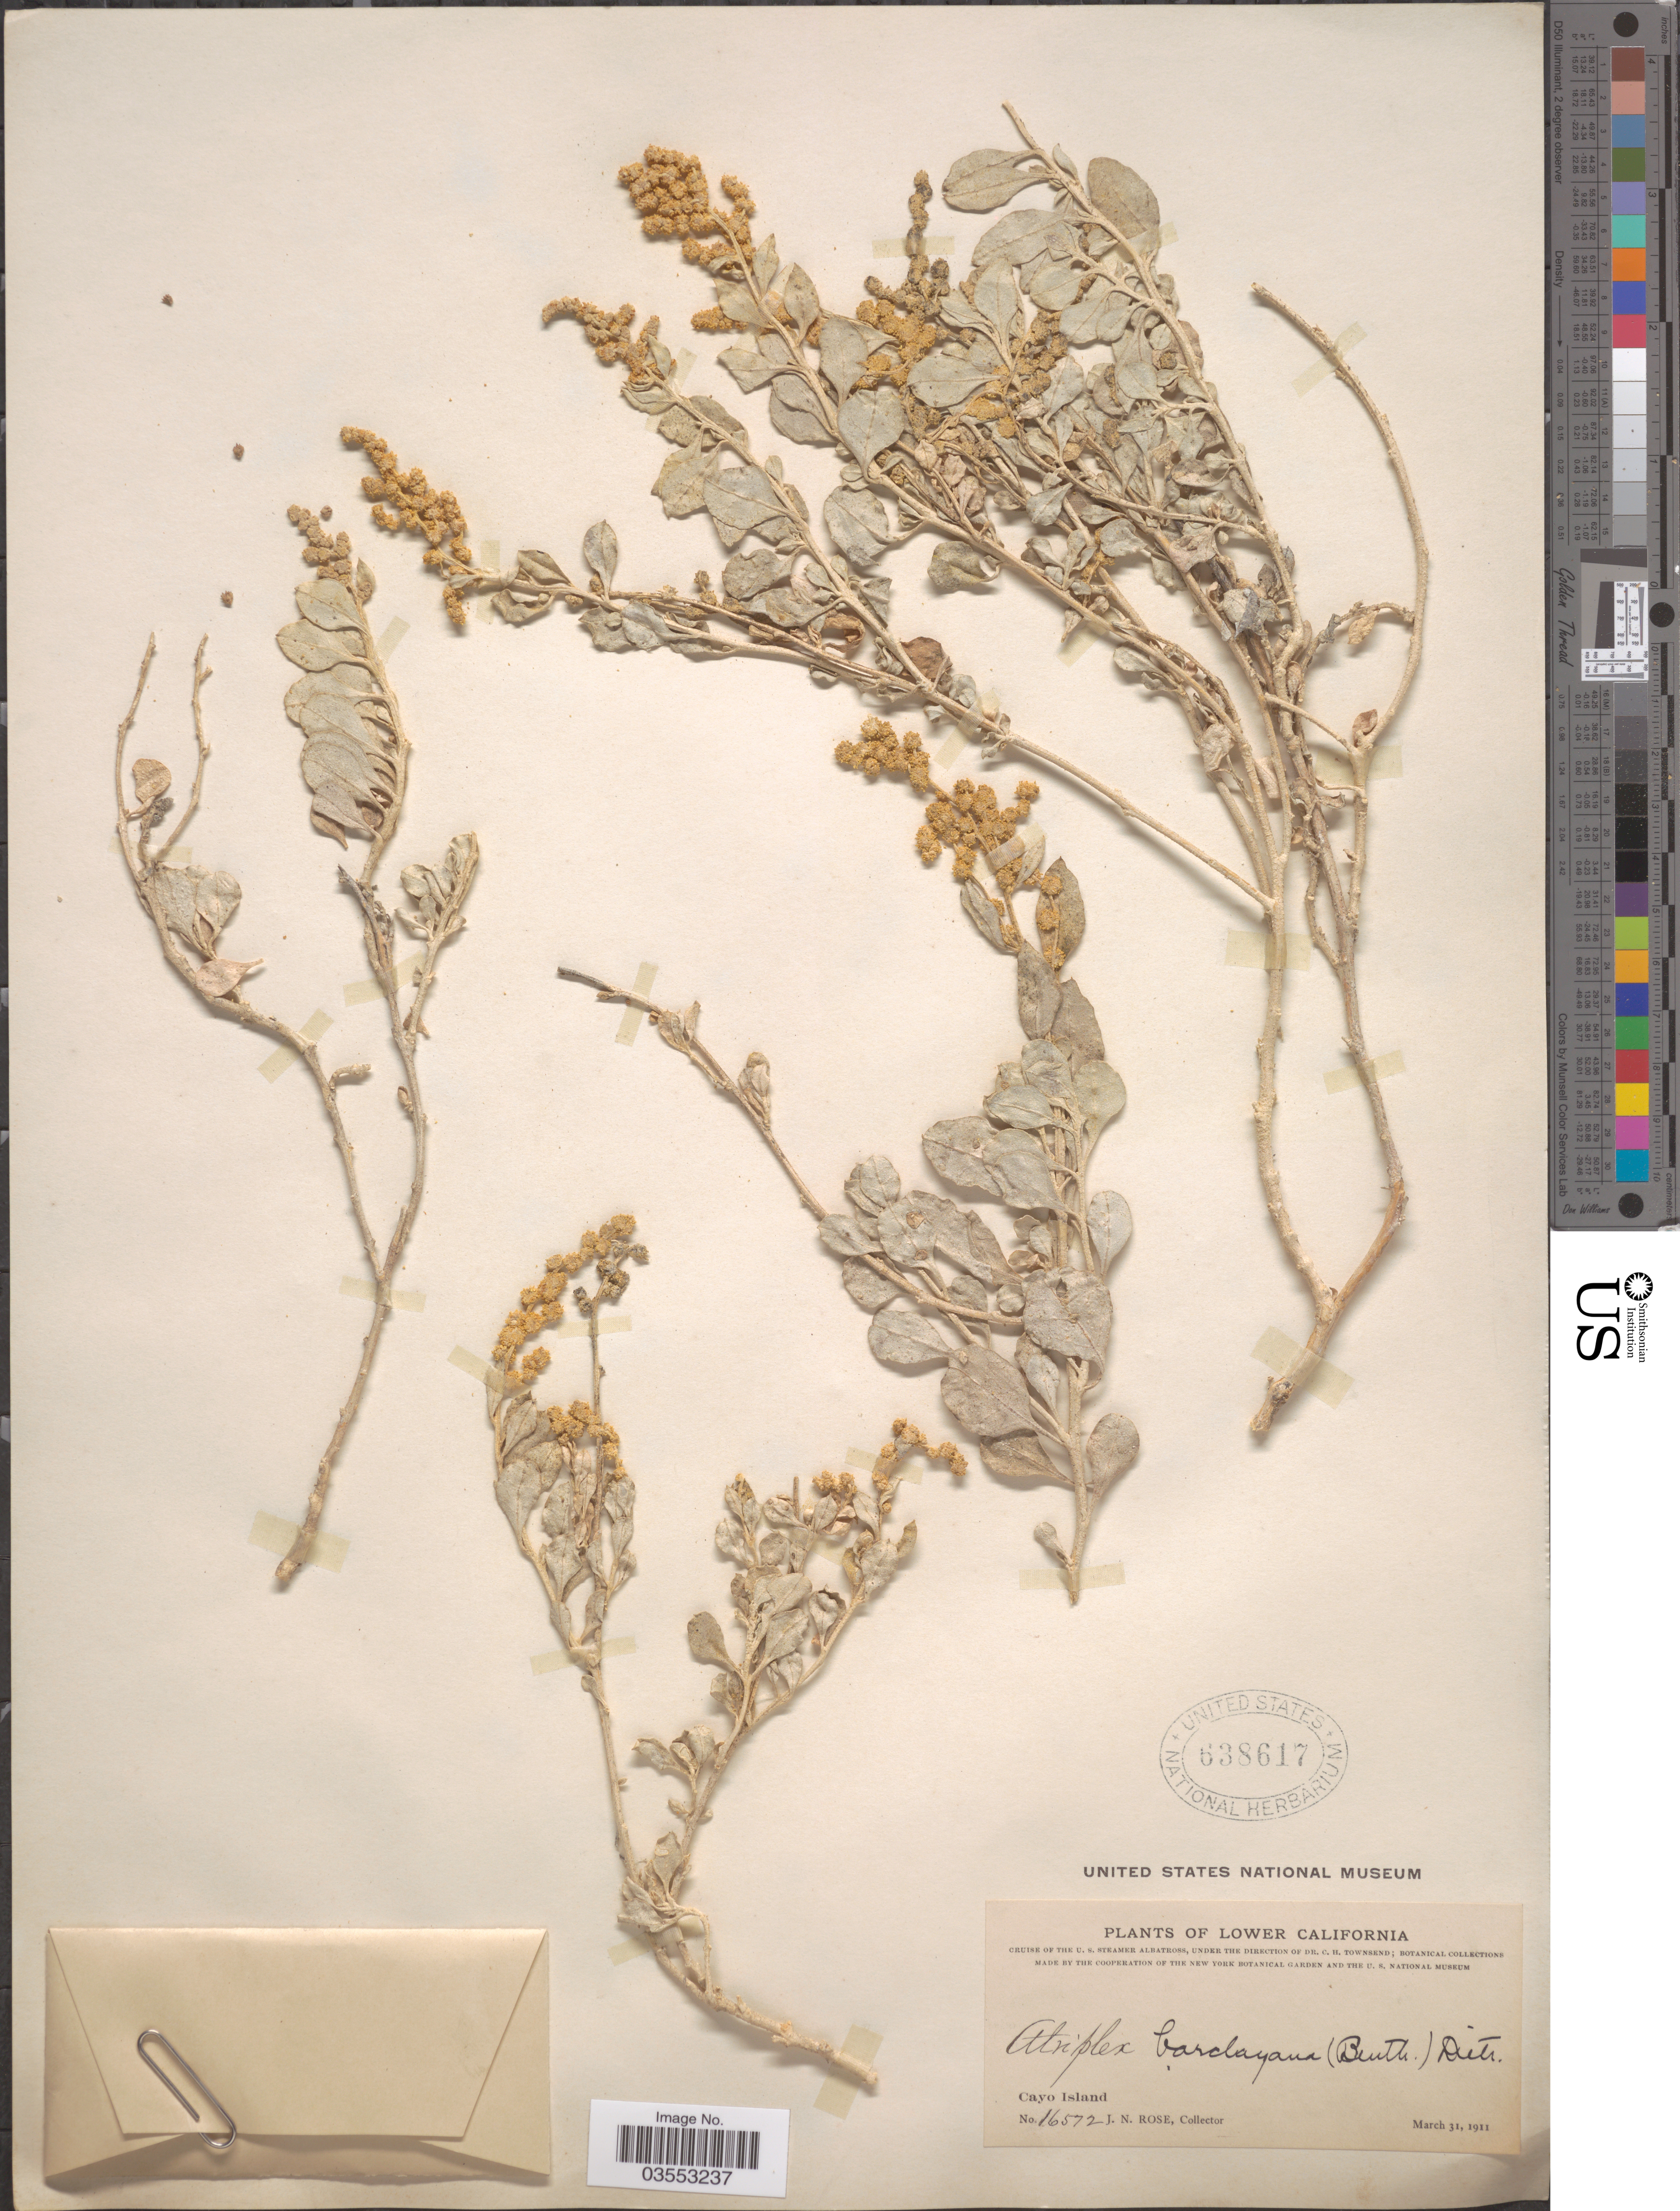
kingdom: Plantae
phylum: Tracheophyta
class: Magnoliopsida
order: Caryophyllales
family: Amaranthaceae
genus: Atriplex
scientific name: Atriplex barclayana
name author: (Benth.) D. Dietr.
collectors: J. N. Rose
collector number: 16572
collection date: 1911-03-31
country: Mexico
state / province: Baja California Norte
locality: Lower California. Cayo Island.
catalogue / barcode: US 638617